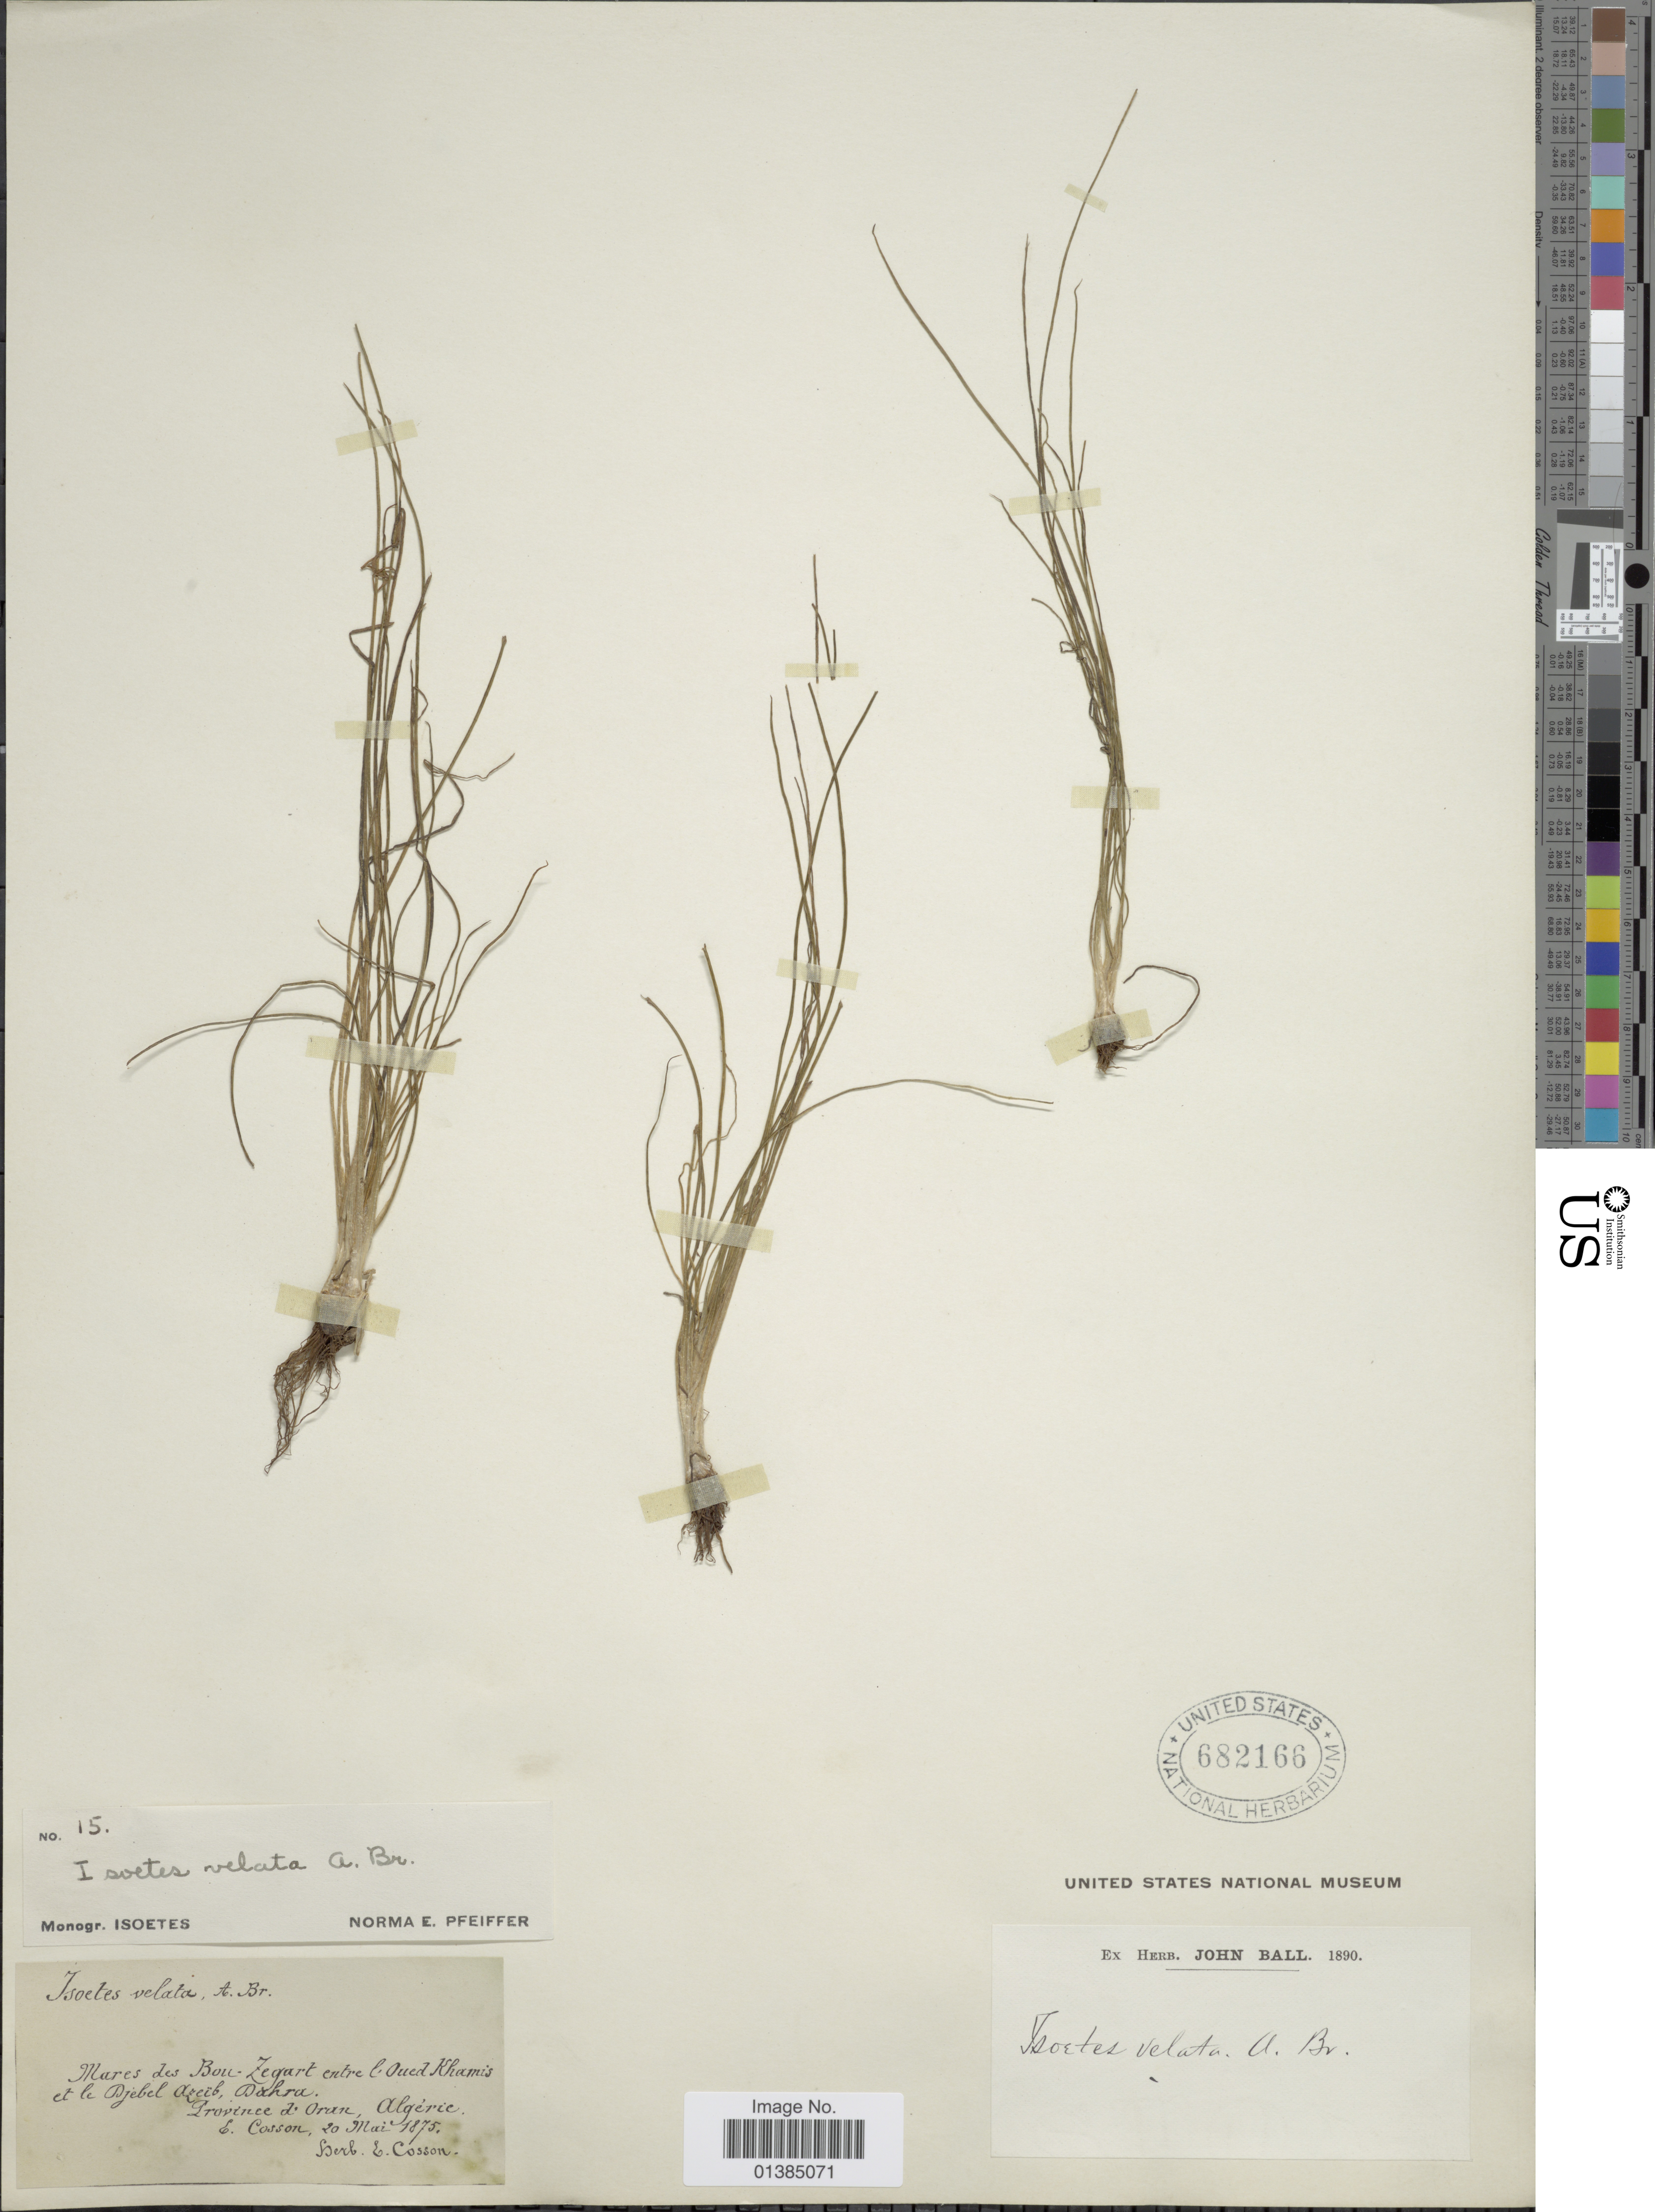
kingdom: Plantae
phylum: Tracheophyta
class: Lycopodiopsida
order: Isoetales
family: Isoetaceae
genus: Isoetes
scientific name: Isoetes velata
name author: A. Braun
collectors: E. Cosson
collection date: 1875-05-20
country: Algeria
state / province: Oran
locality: Mares de Bou-Zegart entre l'Oued Kham's et le Pjebel Azeïb, Dahra.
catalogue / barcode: US 682166